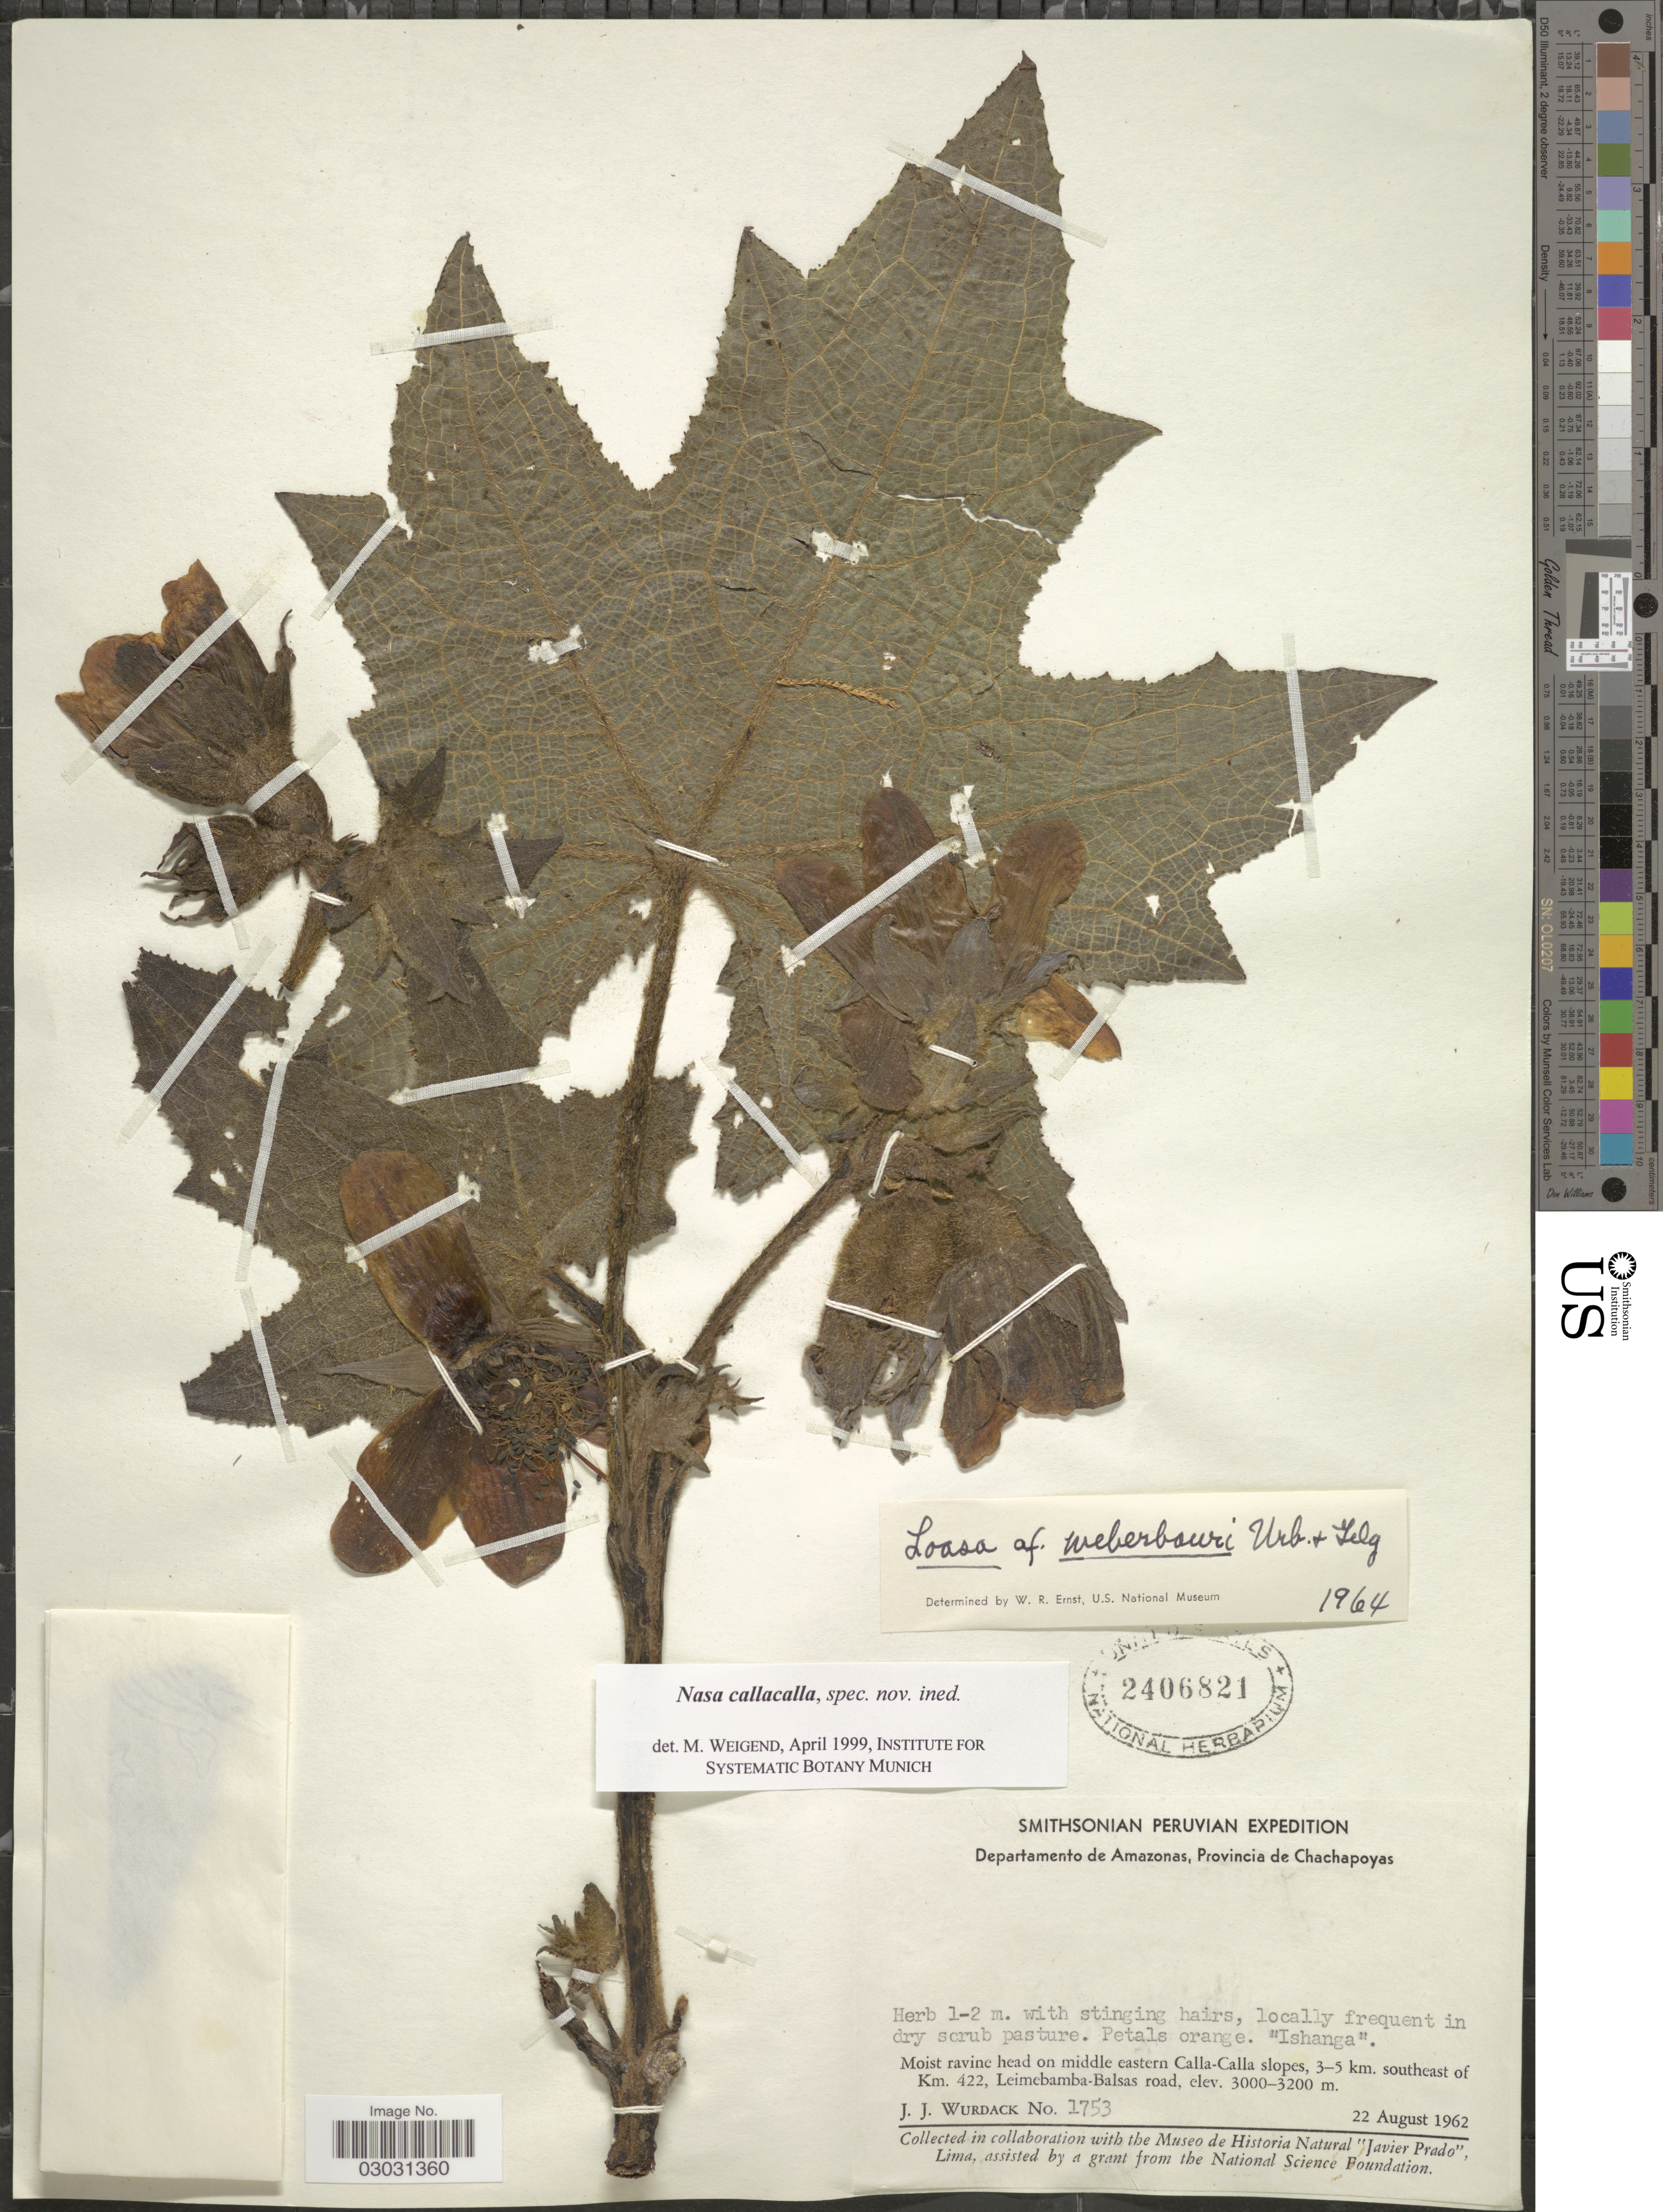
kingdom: Plantae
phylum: Tracheophyta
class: Magnoliopsida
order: Cornales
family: Loasaceae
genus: Nasa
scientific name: Nasa callacallensis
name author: Wiegand & E. Rodr.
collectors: J. J. Wurdack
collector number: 1753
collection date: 1962-08-22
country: Peru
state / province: Amazonas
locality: Departamento de Amazonas, Provincia de Chachapoyas. Middle eastern Calla-Calla slopes, 3-5 km. southeast of Km. 422, Leimebamba-Balsas road.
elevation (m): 3000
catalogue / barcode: US 2406821